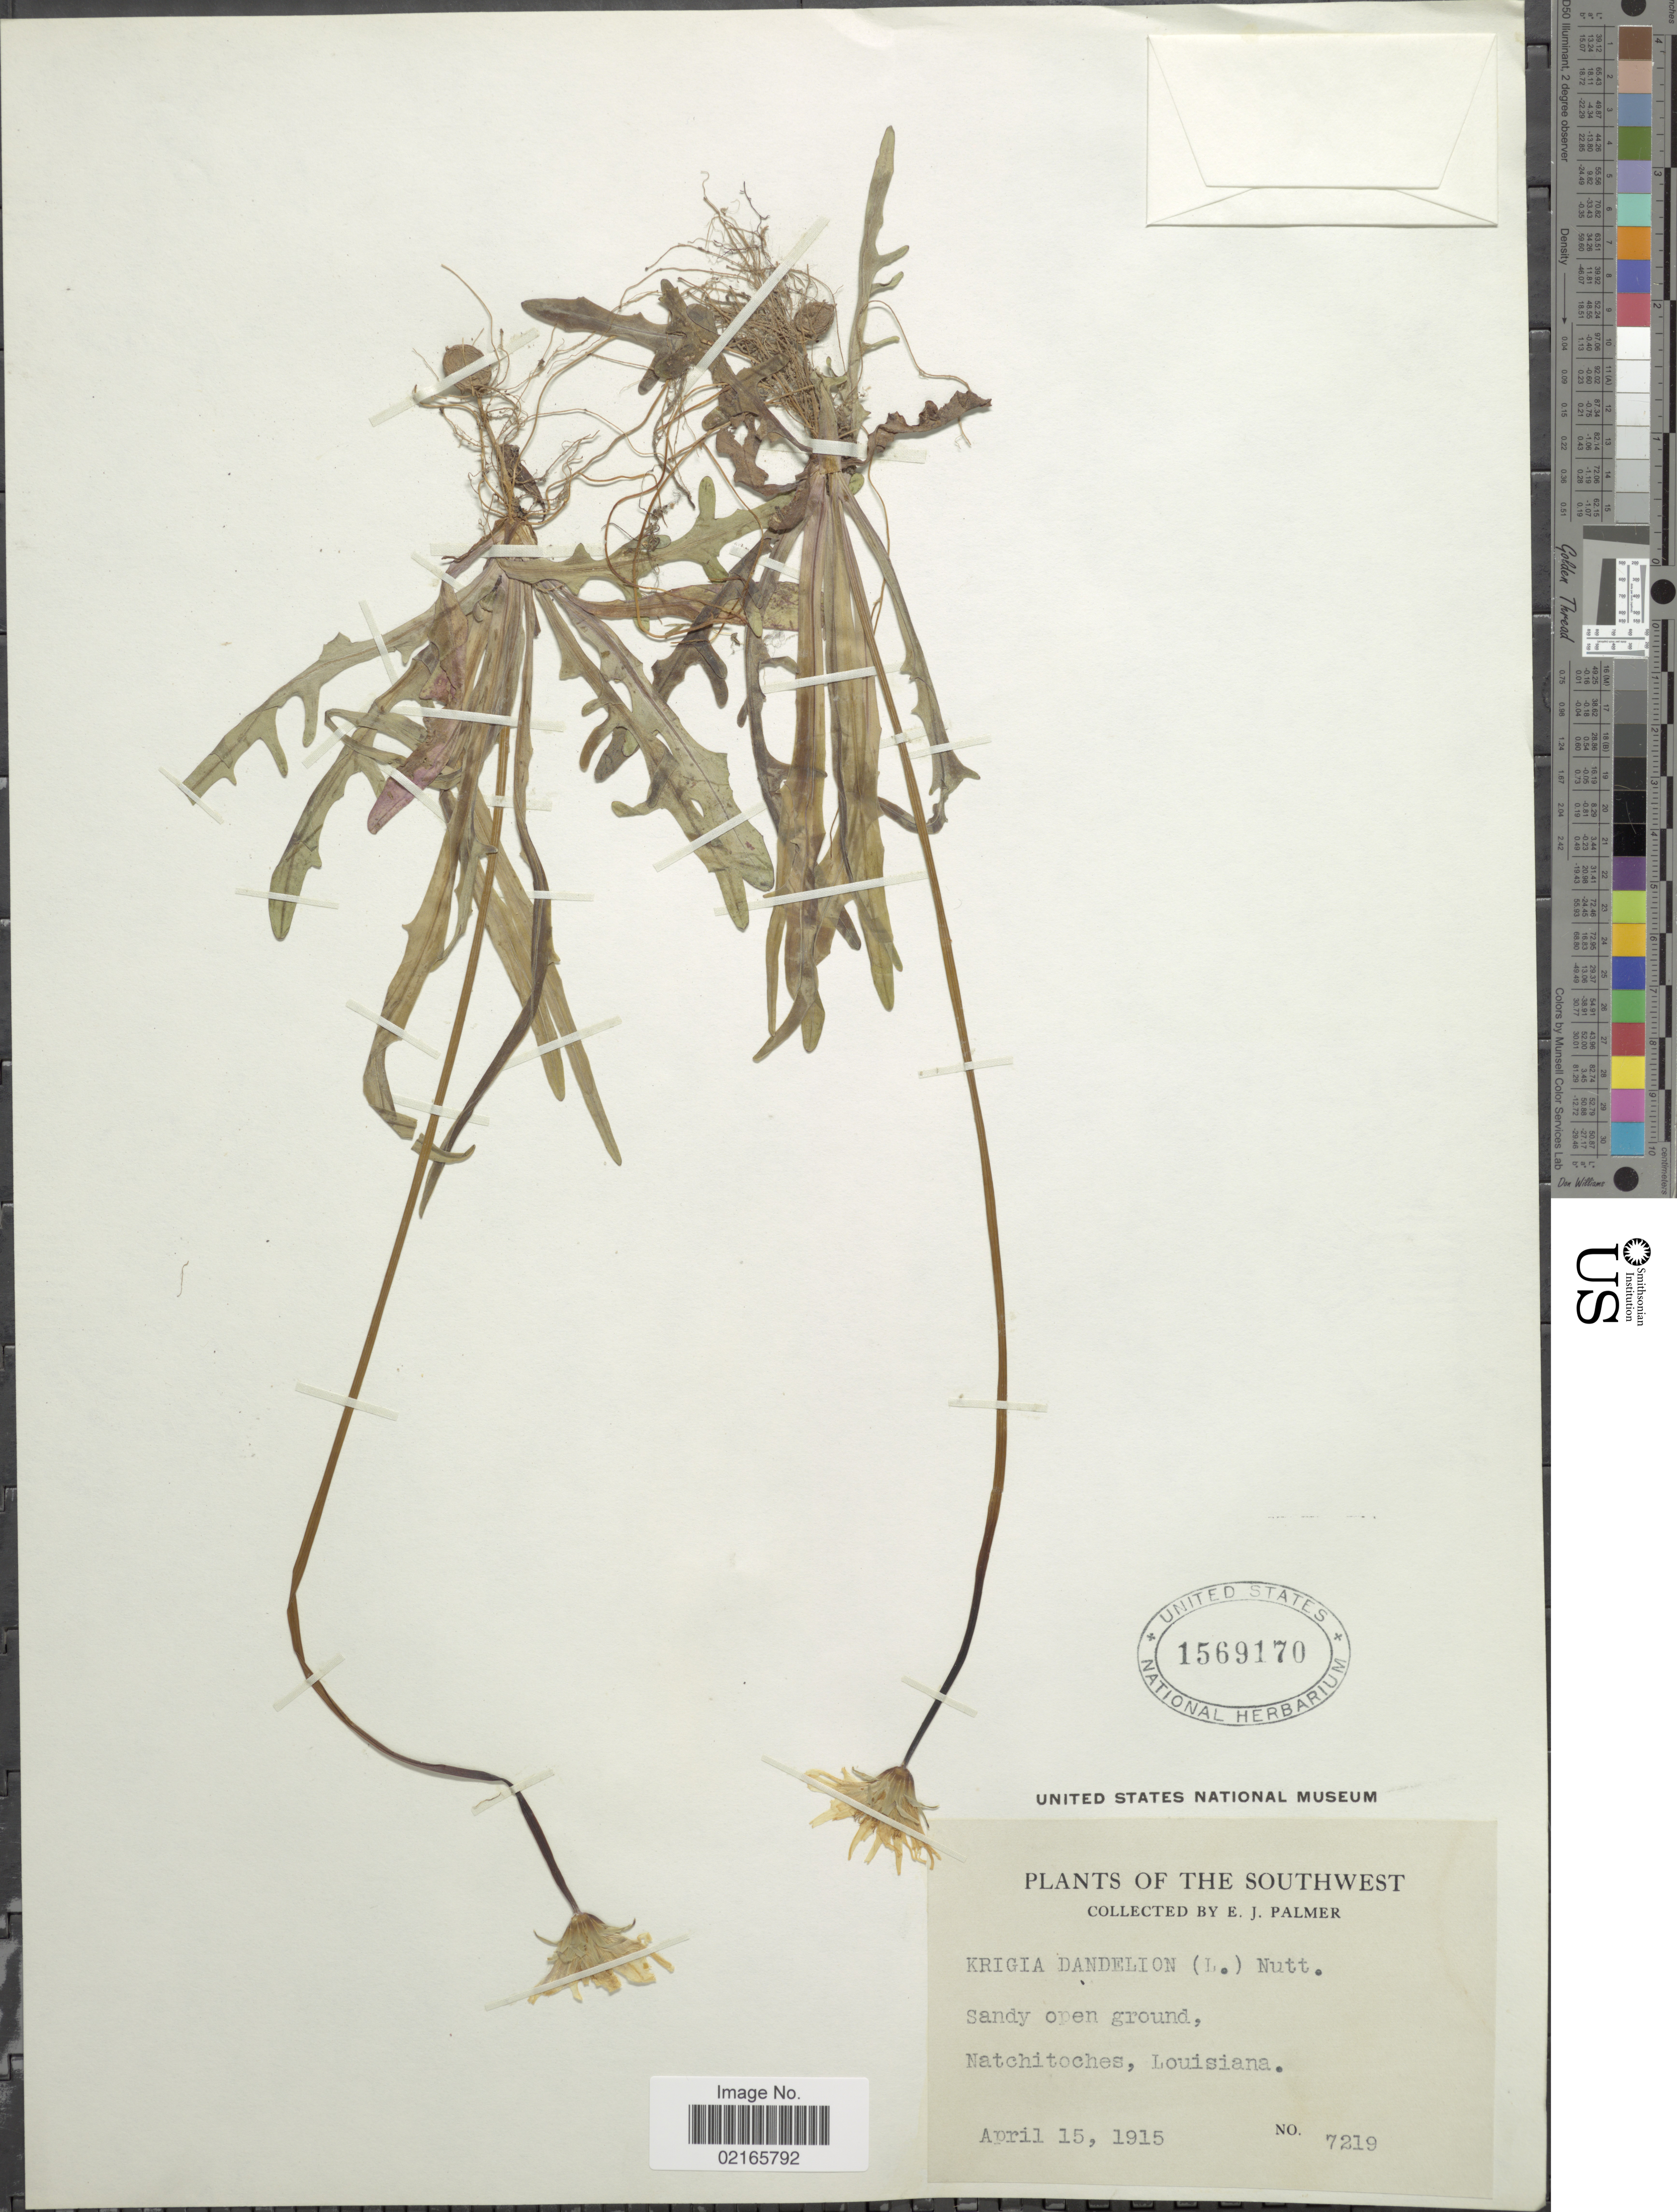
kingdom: Plantae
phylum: Tracheophyta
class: Magnoliopsida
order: Asterales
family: Asteraceae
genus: Krigia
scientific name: Krigia dandelion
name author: (L.) Nutt.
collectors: E. J. Palmer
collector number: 7219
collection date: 1915-04-15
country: United States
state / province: Louisiana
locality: Southwest, sandy open grounds, Natchitoches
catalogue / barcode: US 1569170